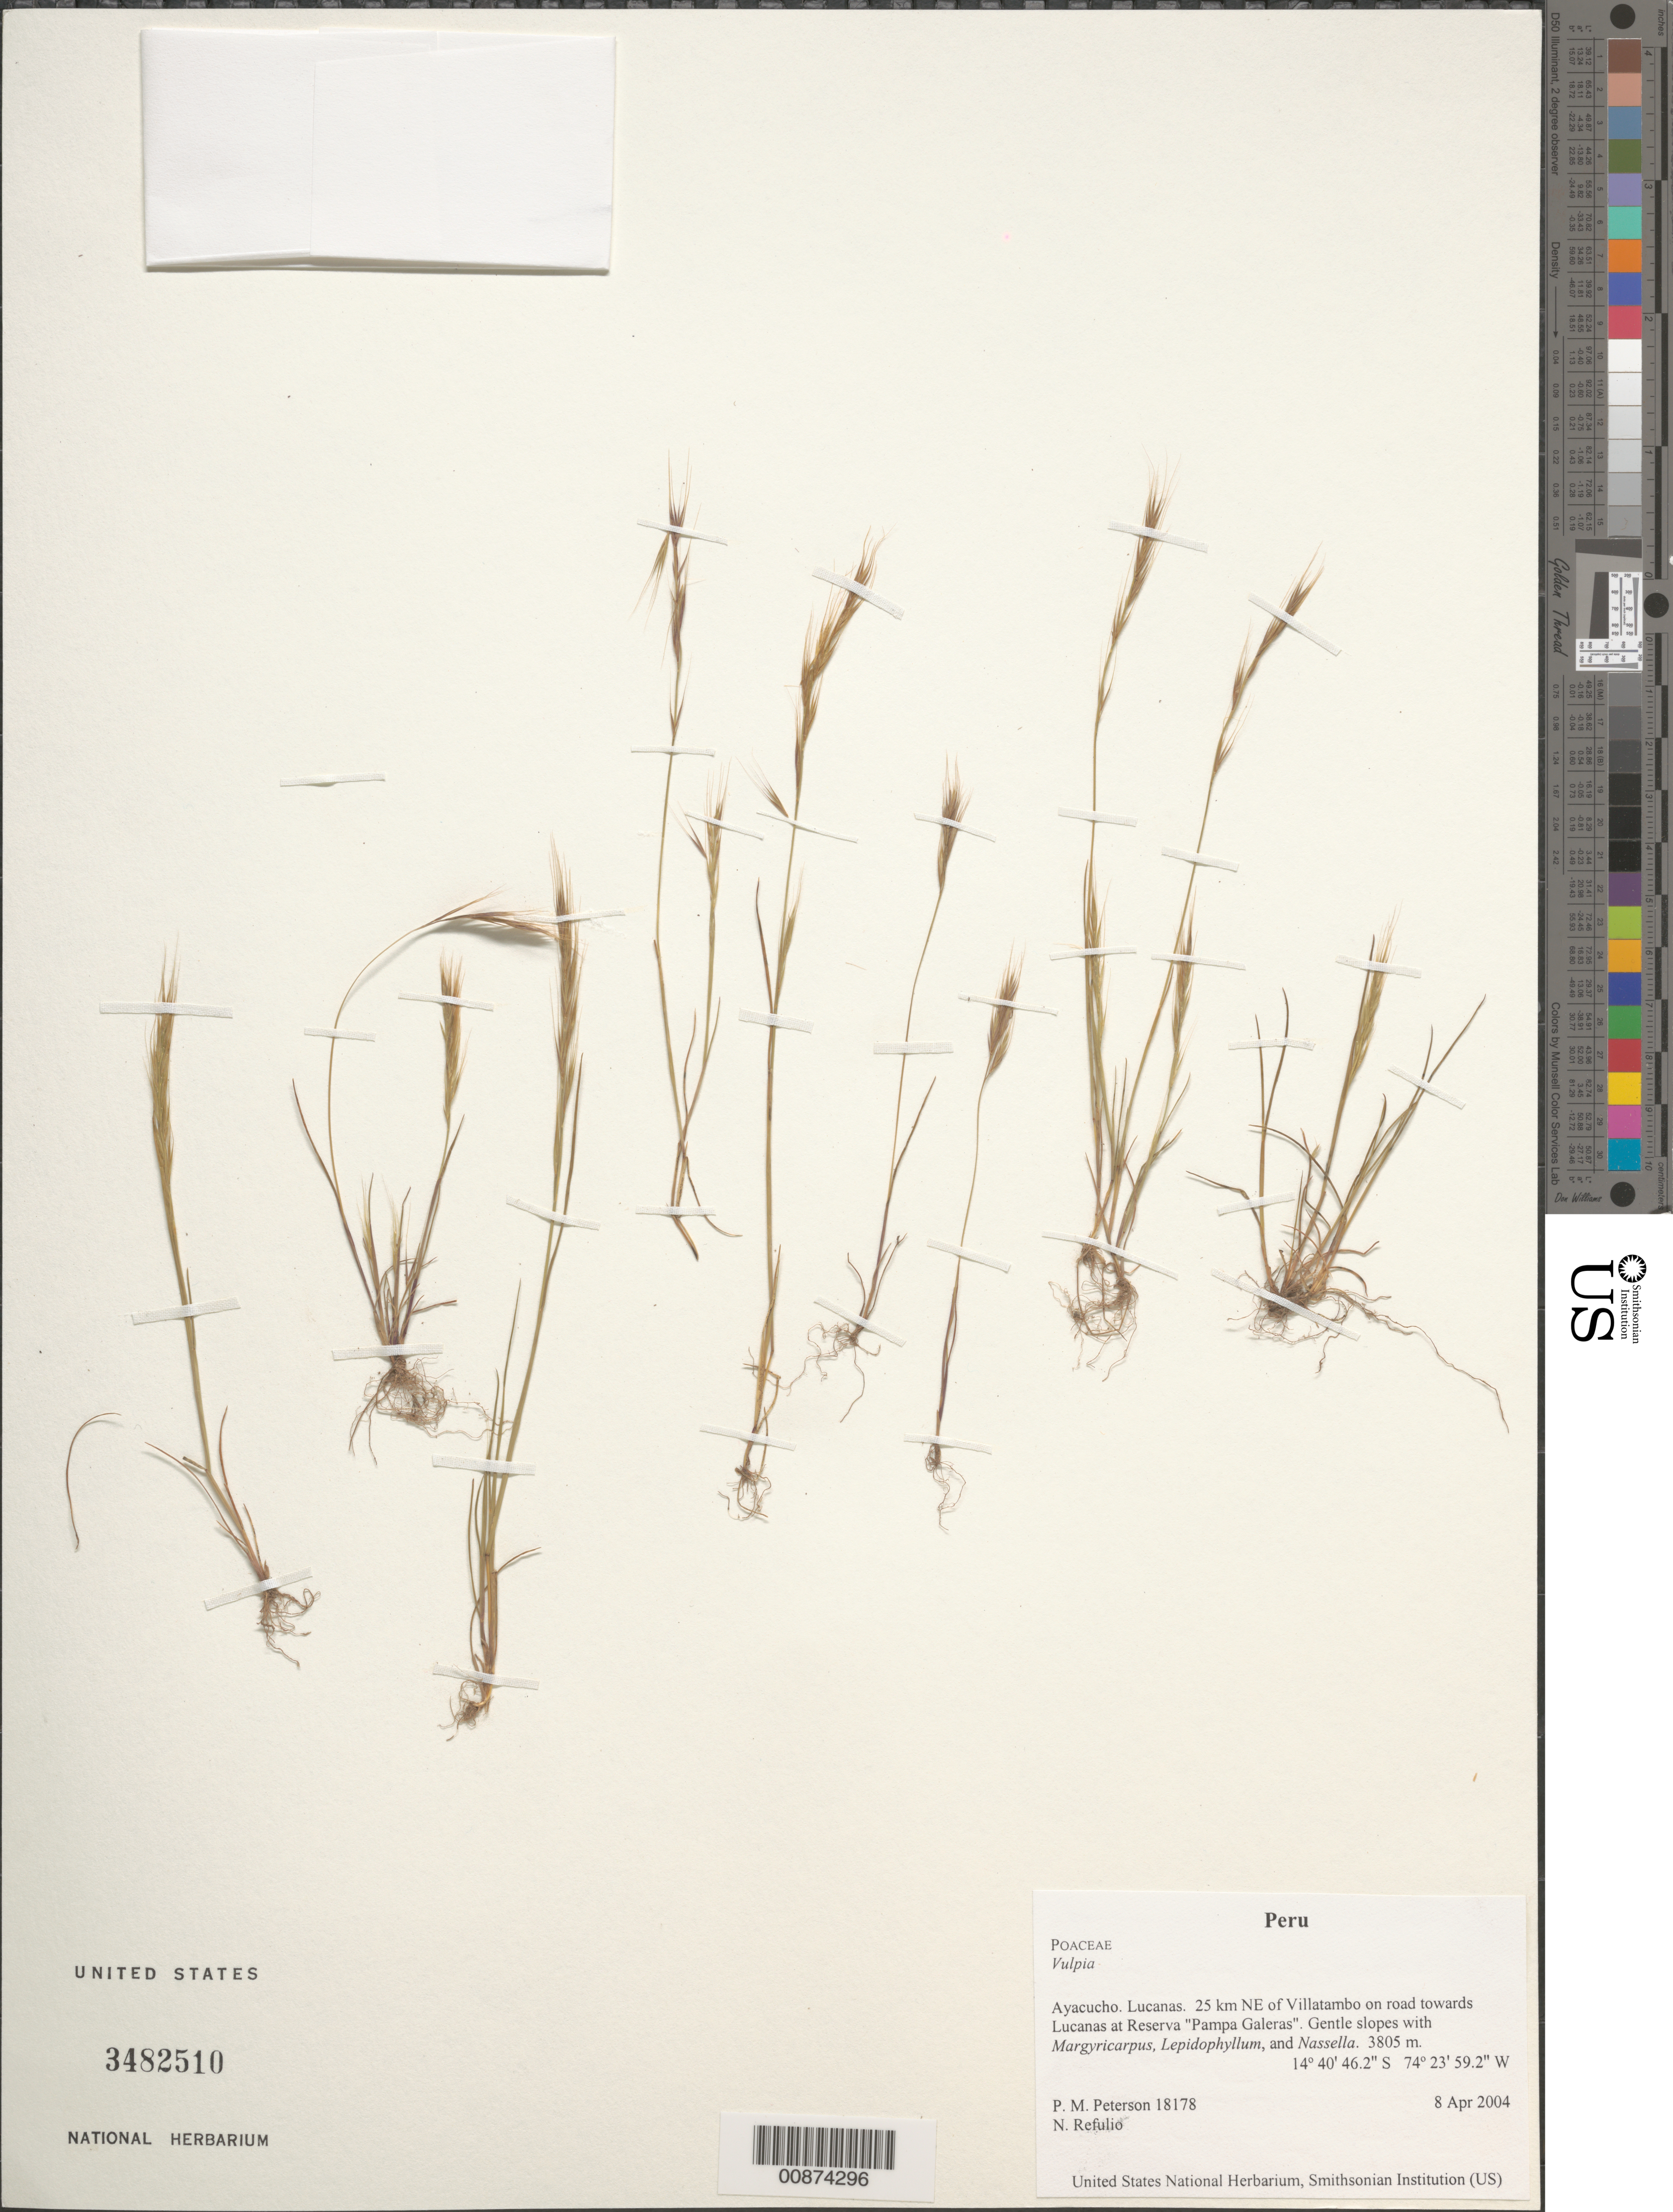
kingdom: Plantae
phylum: Tracheophyta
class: Liliopsida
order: Poales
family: Poaceae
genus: Vulpia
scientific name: Vulpia sp.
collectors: P. M. Peterson & N. Refulio-Rodríguez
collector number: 18178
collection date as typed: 08 Apr 2004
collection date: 2004-04-08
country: Peru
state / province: Ayacucho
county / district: Lucanas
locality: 25 km NE of Villatambo on road towards Lucanas at Reserva "Pampa Galeras". Gentle slopes with Margyricarpus, Lepidophyllum, and Nassella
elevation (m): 3805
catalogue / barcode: US 3482510